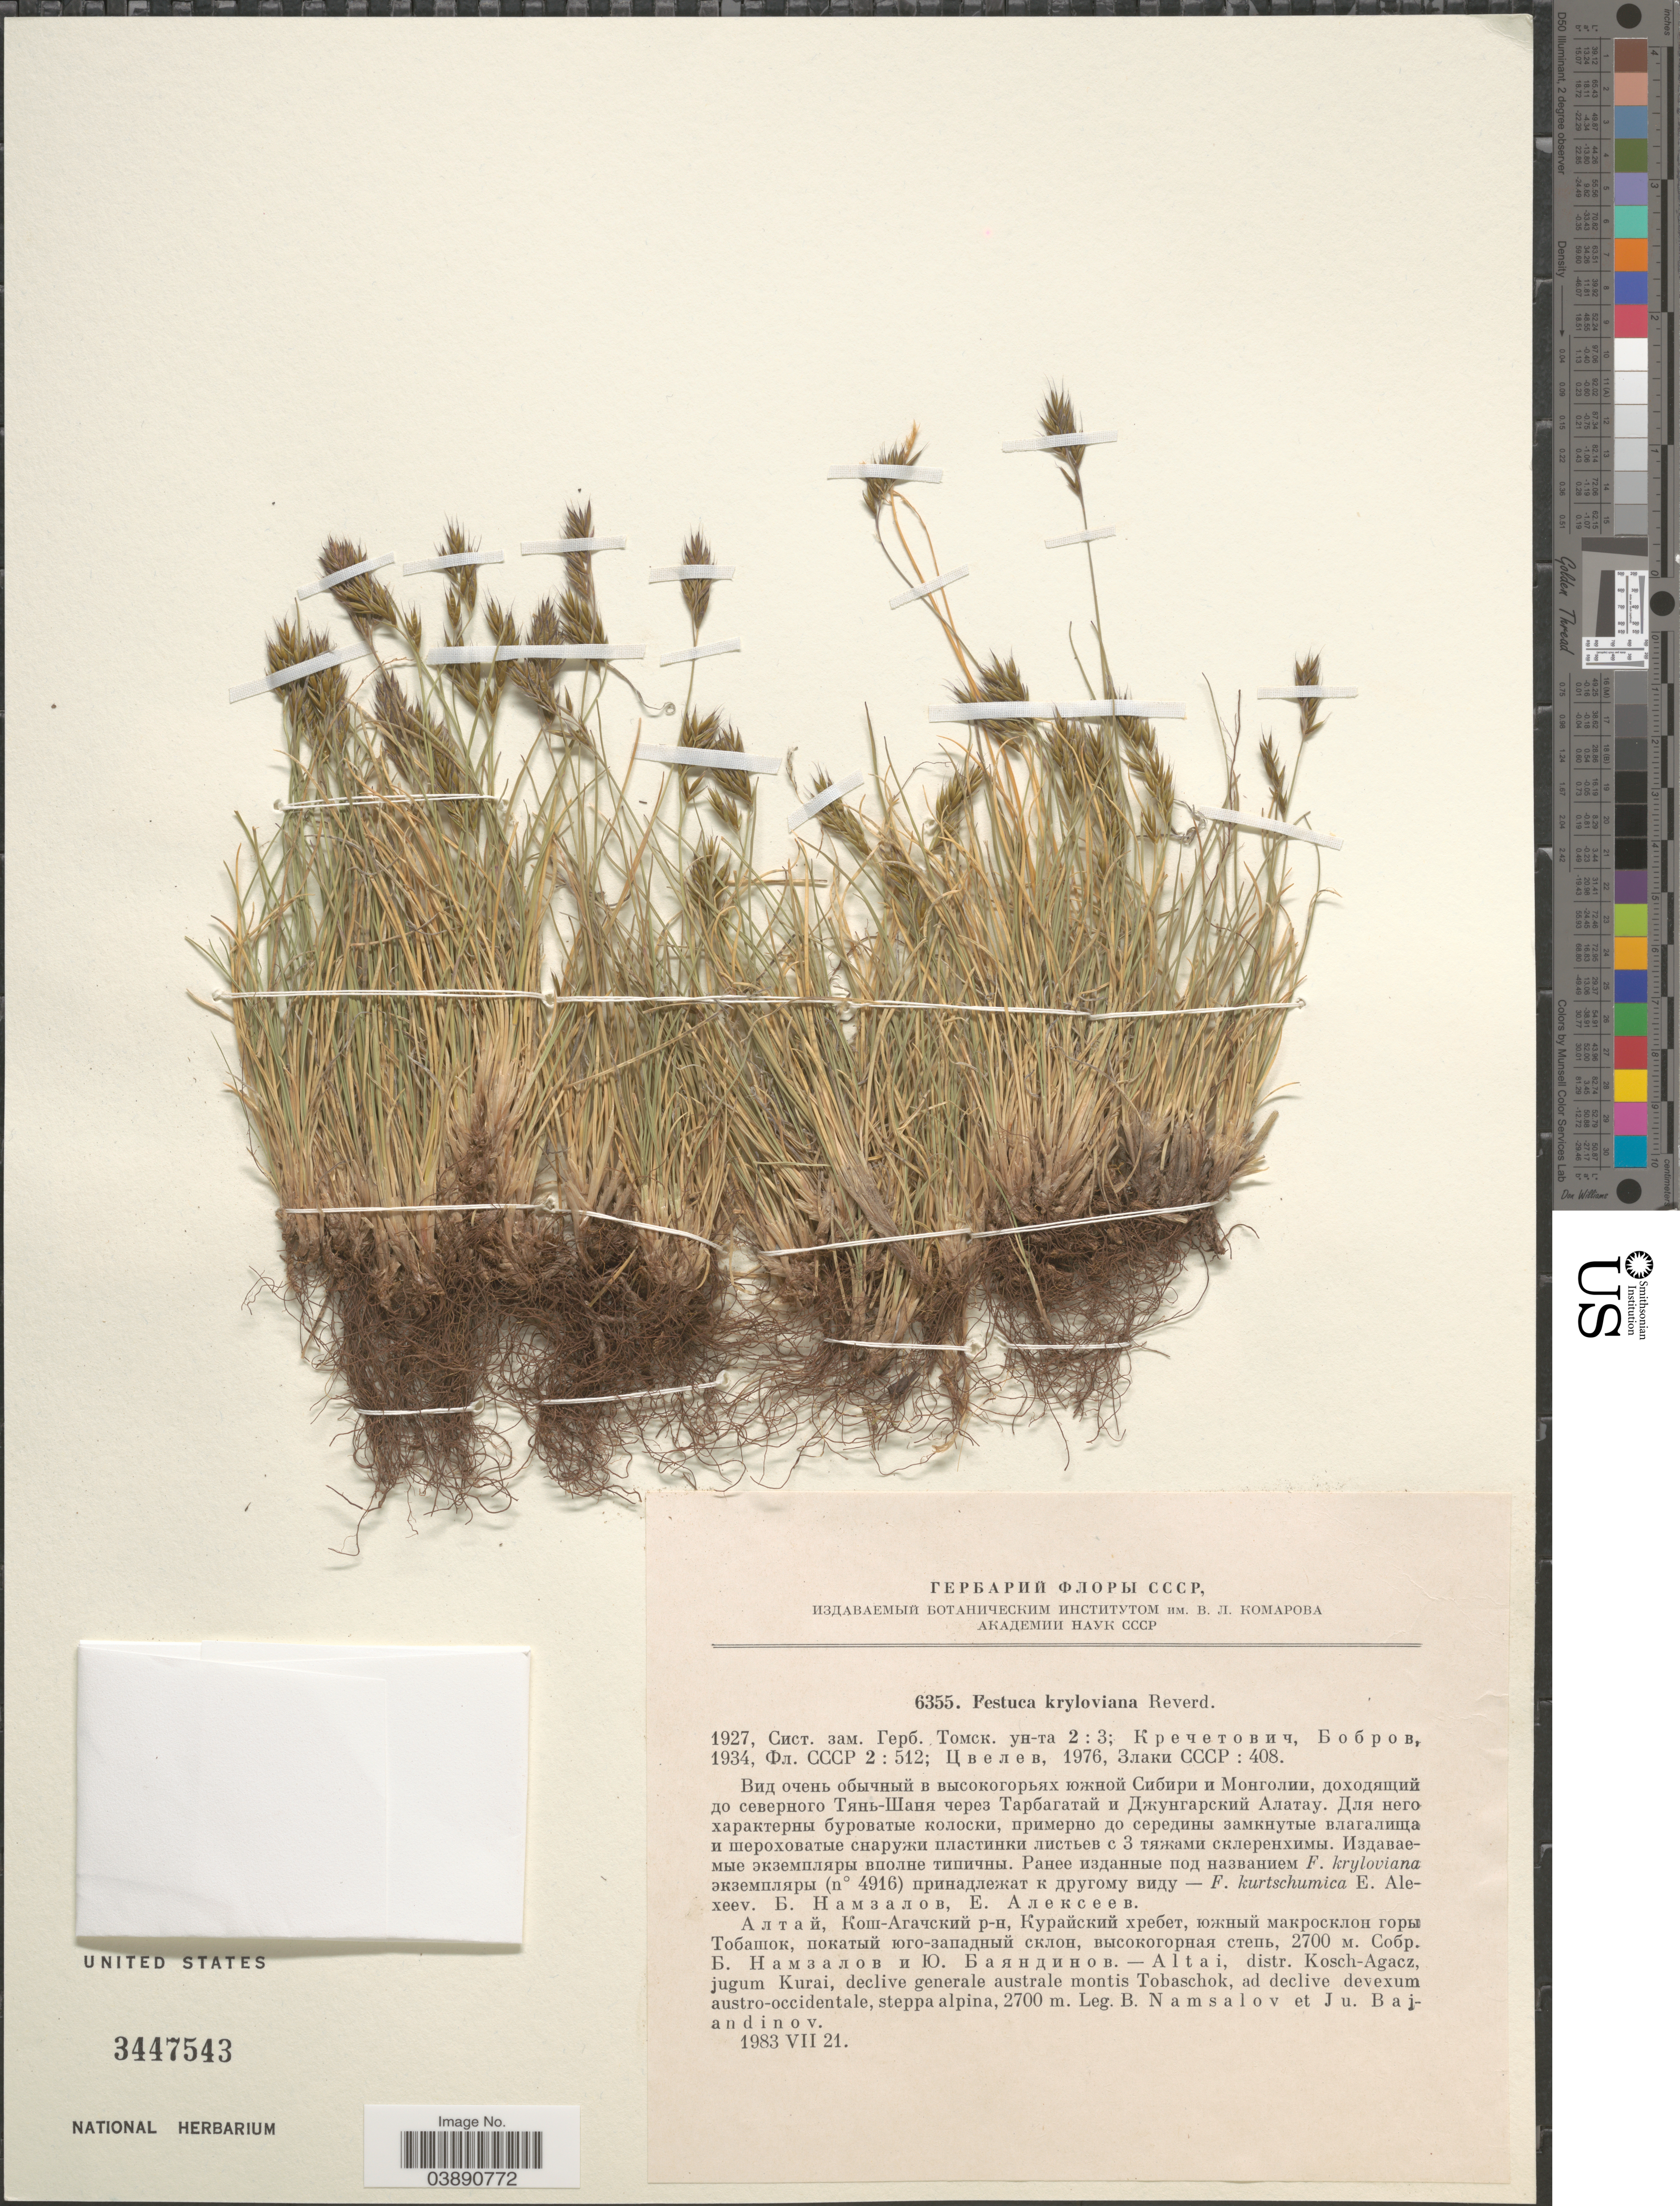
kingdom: Plantae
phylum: Tracheophyta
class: Liliopsida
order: Poales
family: Poaceae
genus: Festuca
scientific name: Festuca kryloviana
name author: Reverd.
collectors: B. Namsalov & J. Bajandinov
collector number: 6355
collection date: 1983-07-21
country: Russian Federation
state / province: Altai Republic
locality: Altai, distr. Kosch-Agacz, jugum Kurai, declive generale australe montis Tobaschok, ad declive devexum austro-occidentale, steppa alpina.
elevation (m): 2700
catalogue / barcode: US 3447543